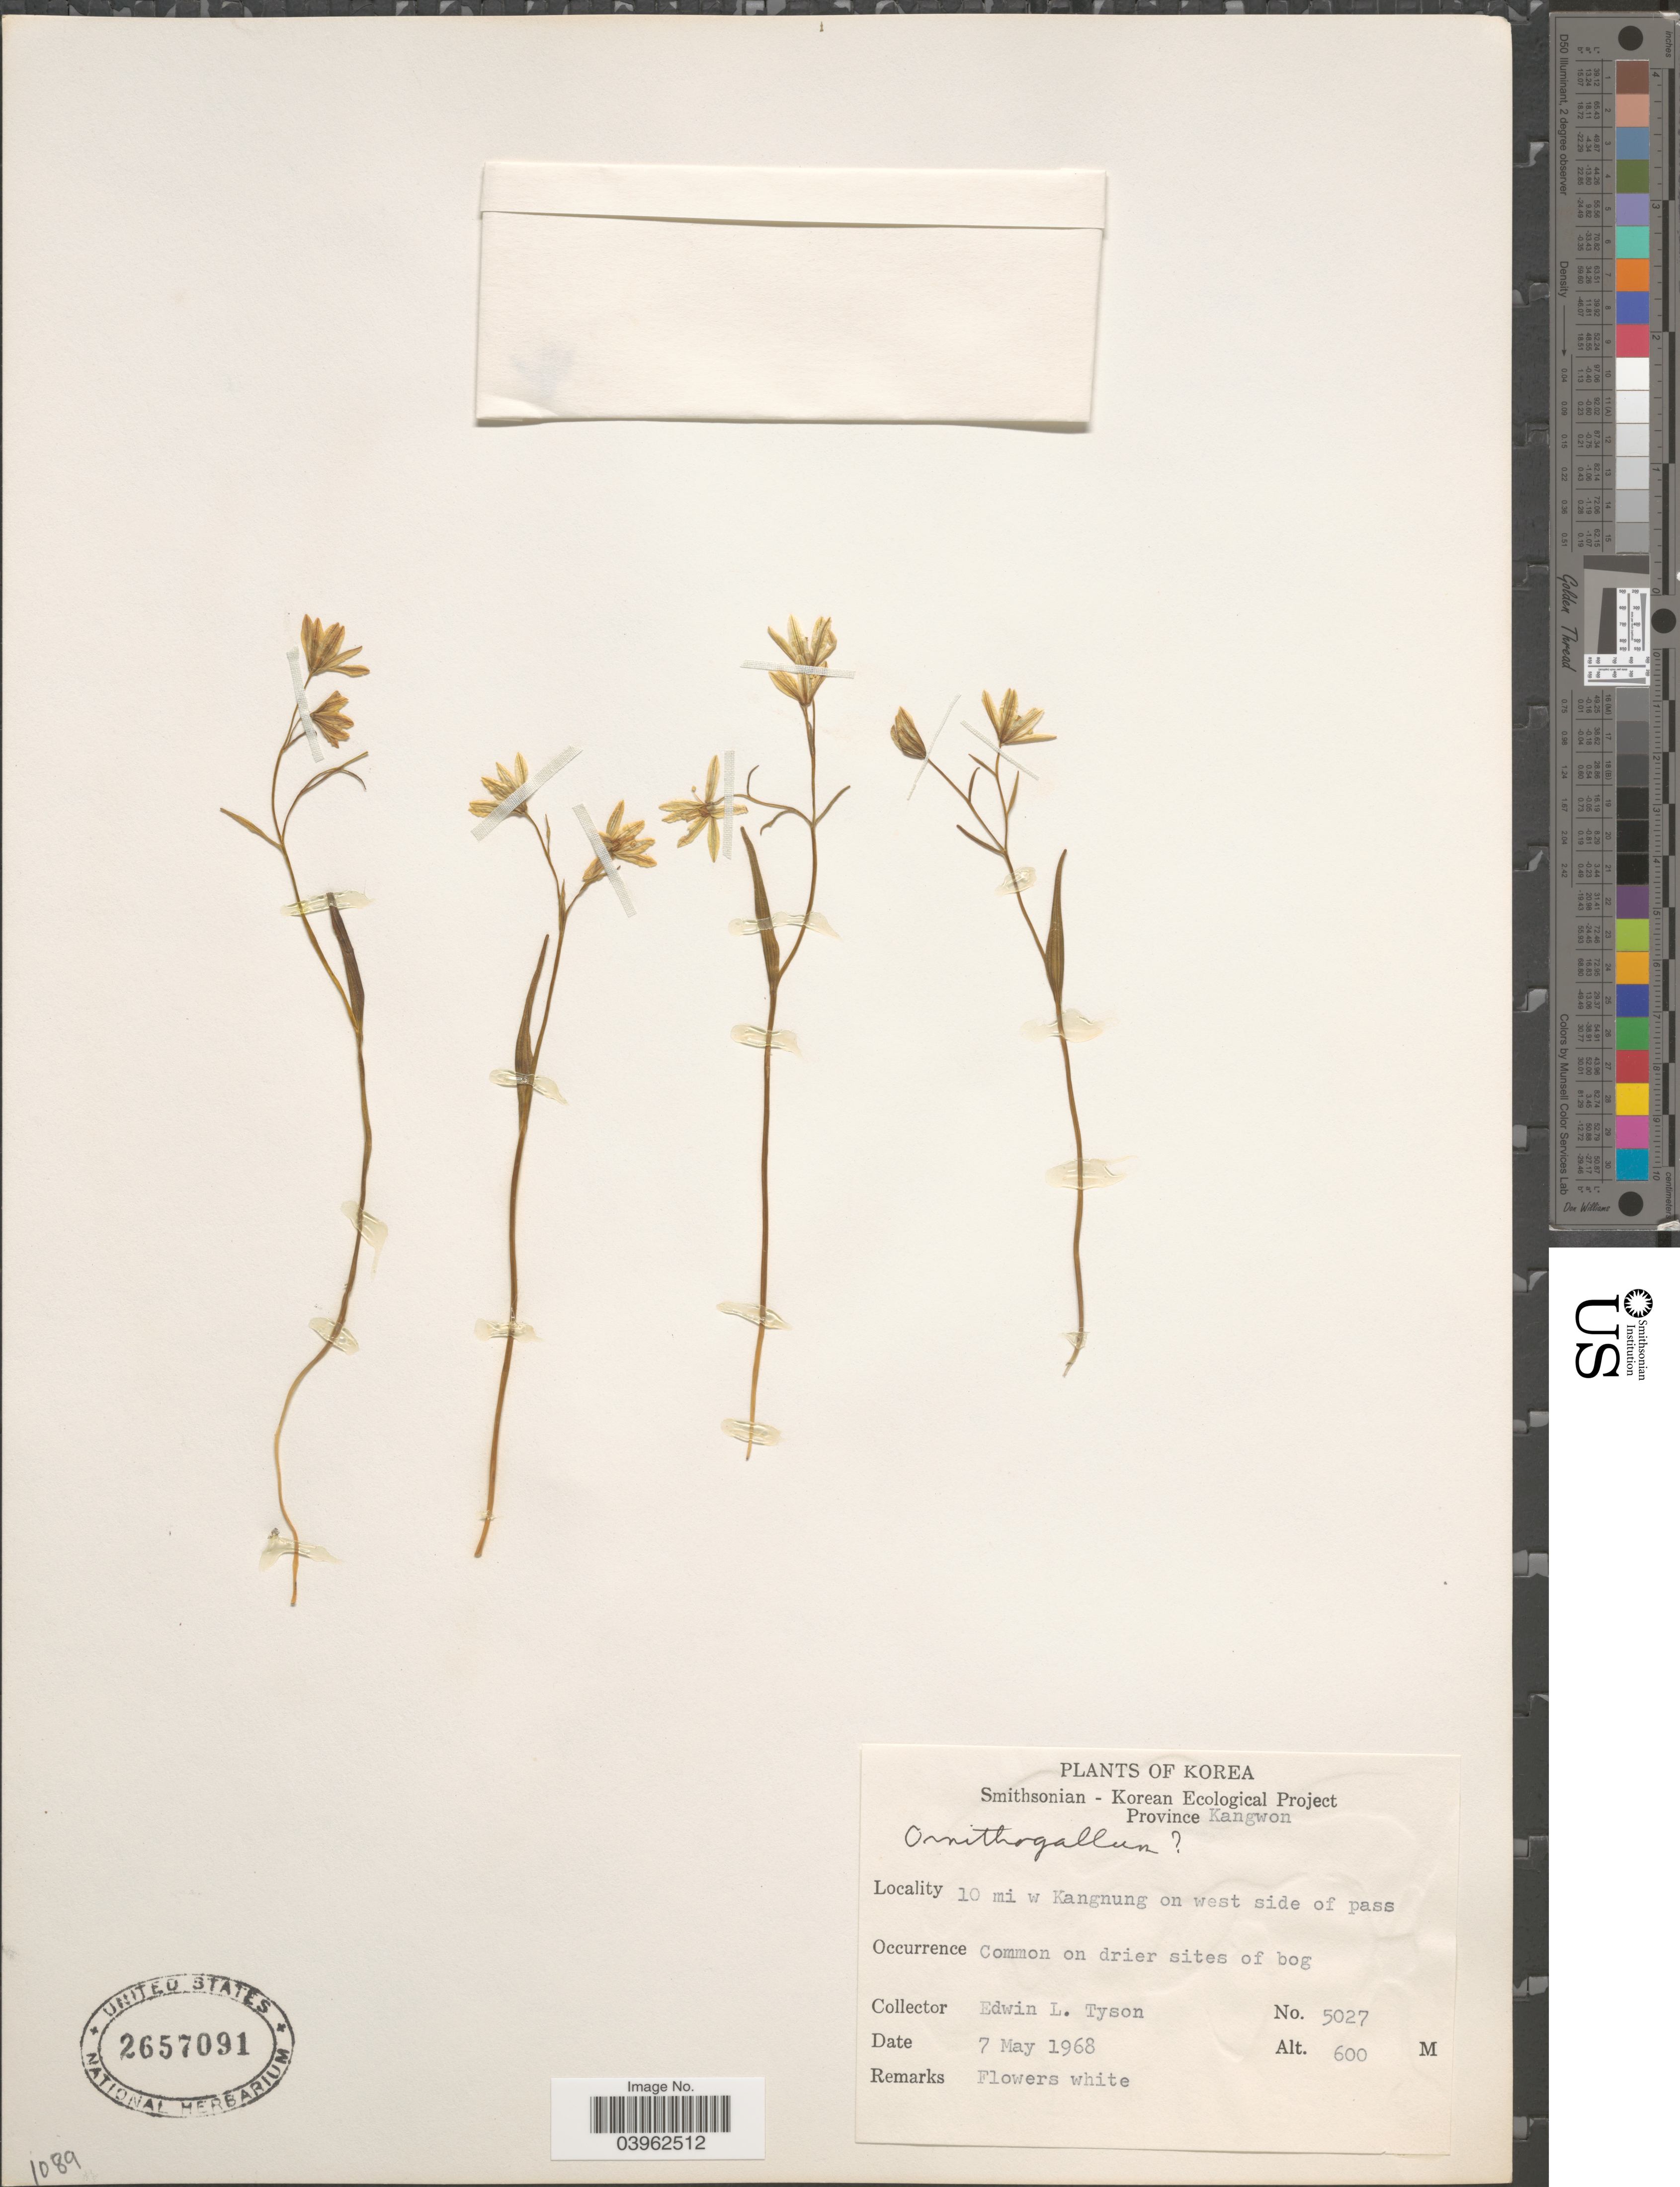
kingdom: Plantae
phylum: Tracheophyta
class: Liliopsida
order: Asparagales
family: Asparagaceae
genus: Ornithogalum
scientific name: Ornithogalum sp.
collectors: E. L. Tyson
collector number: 5027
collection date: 1968-05-05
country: North Korea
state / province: Kangwon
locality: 10 mi w Kangnung on west side of pass.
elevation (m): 600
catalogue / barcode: US 2657091